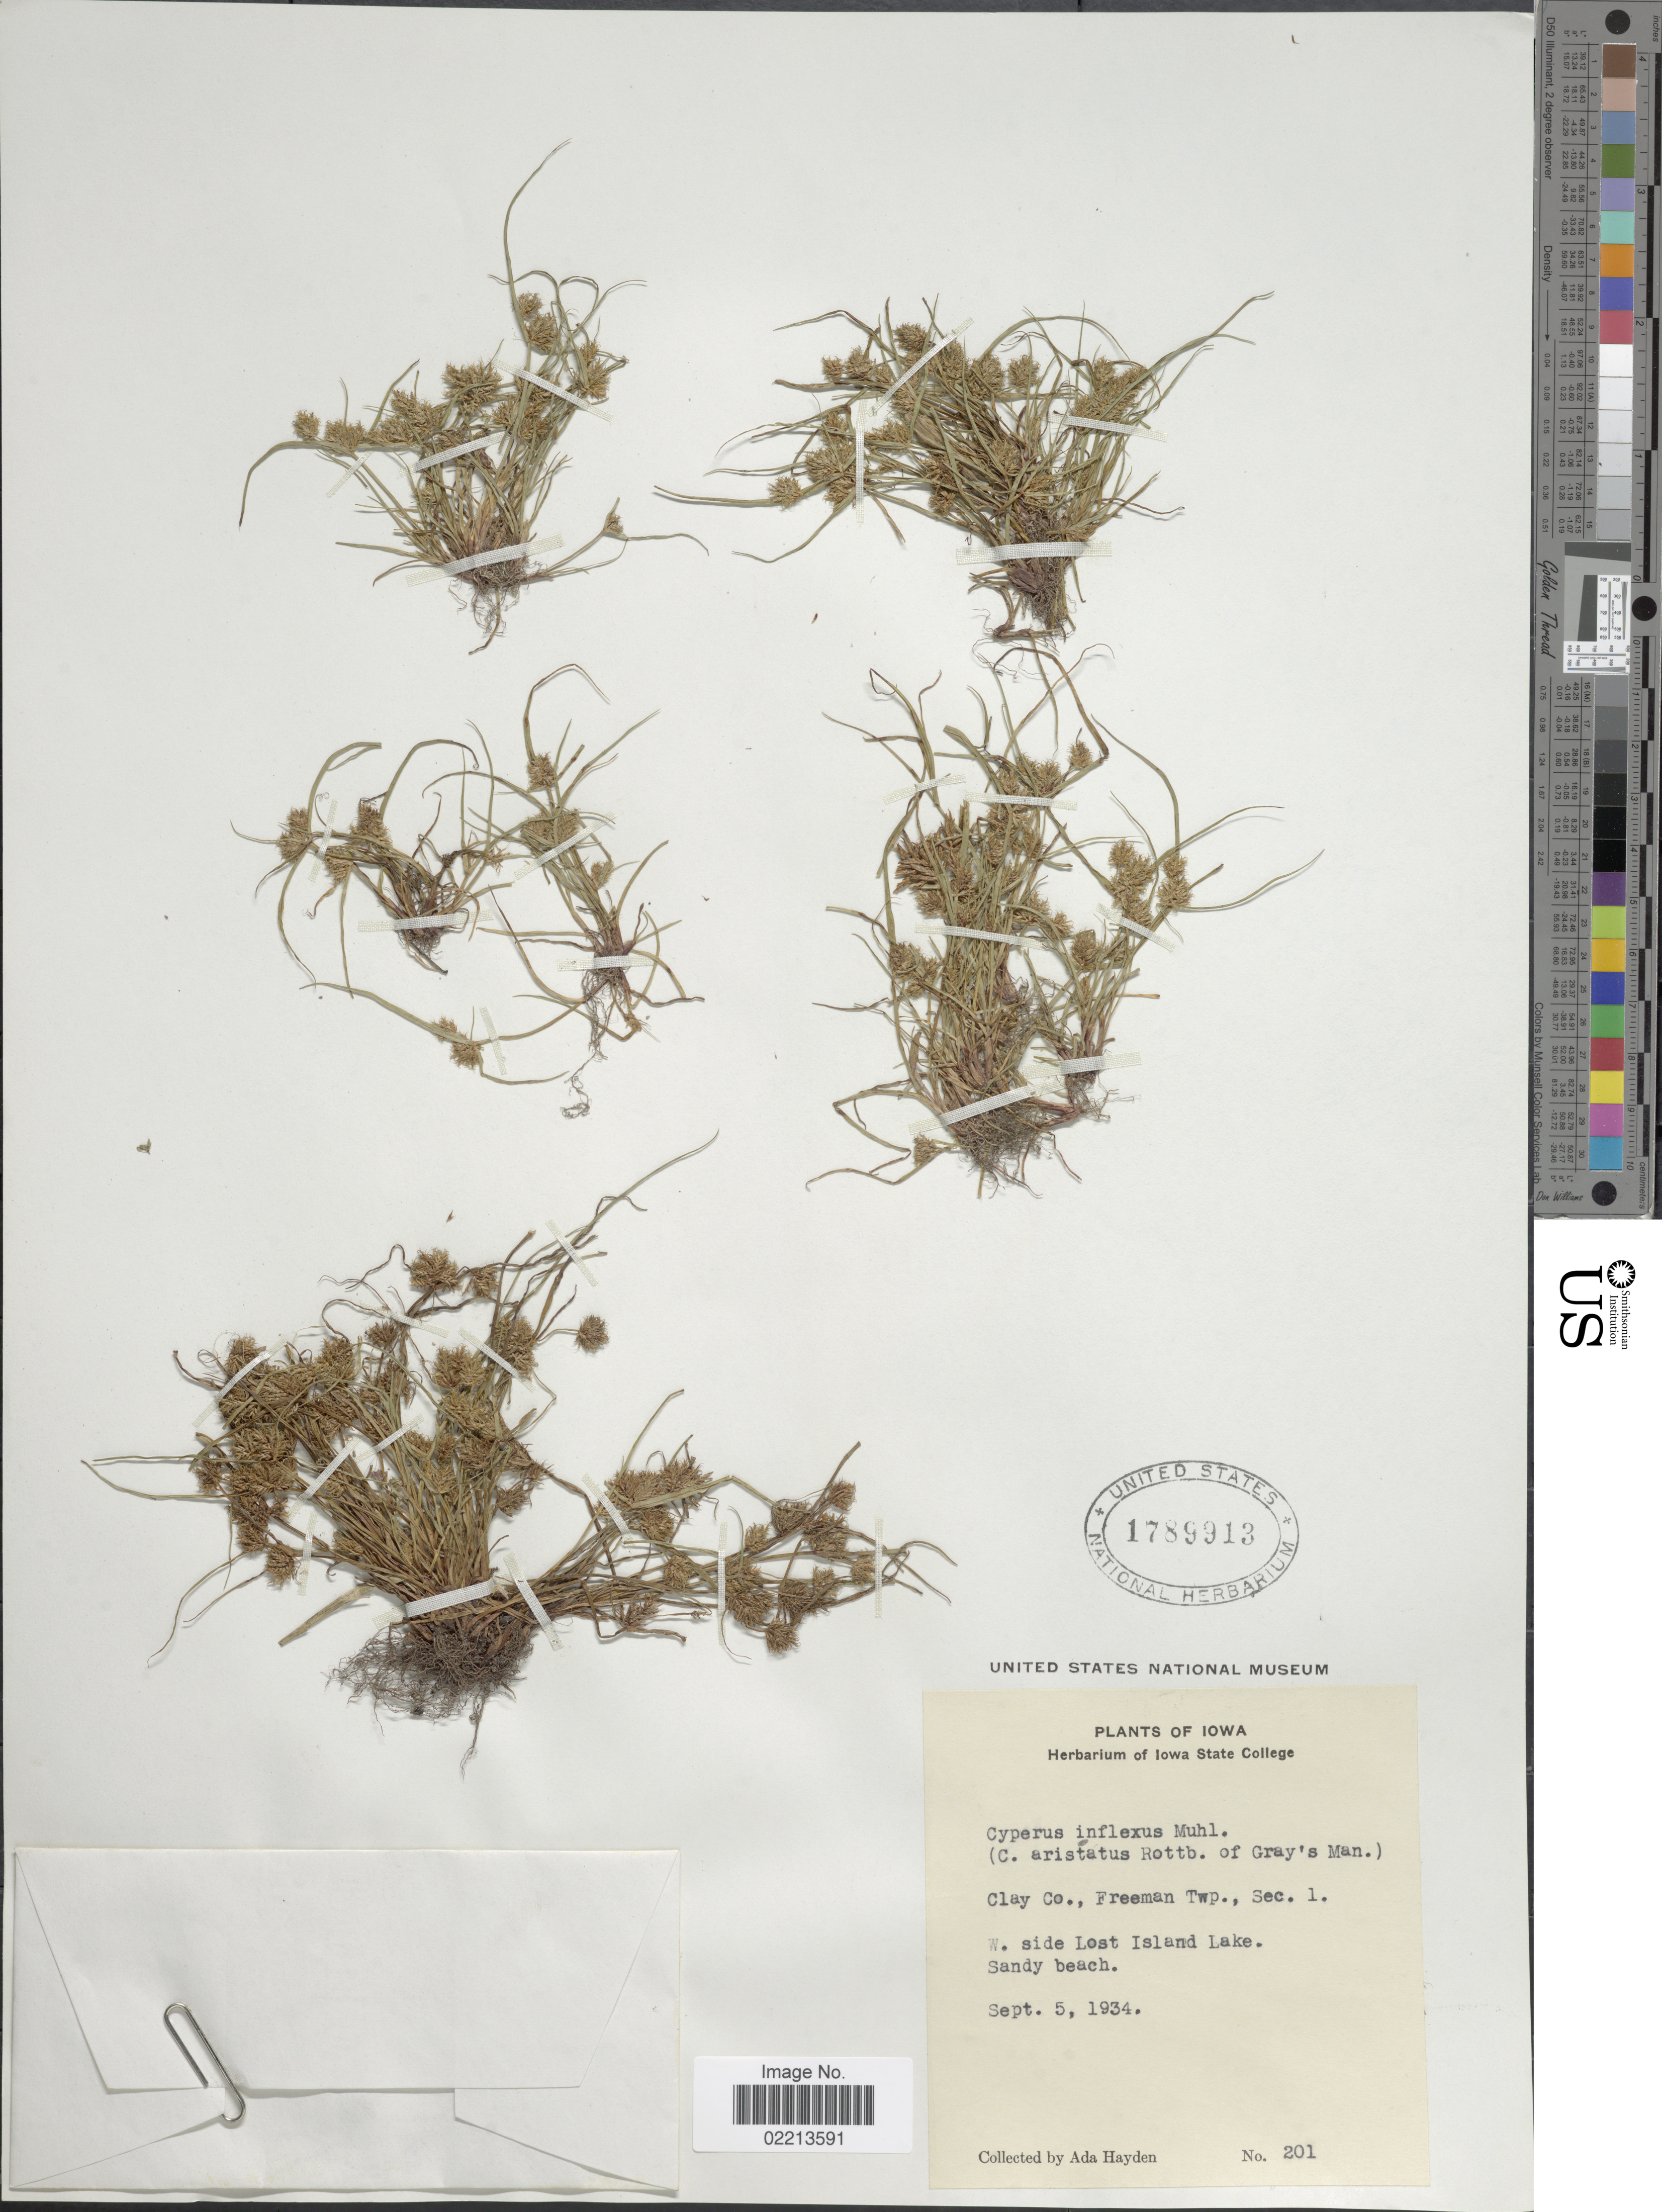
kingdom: Plantae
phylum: Tracheophyta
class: Liliopsida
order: Poales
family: Cyperaceae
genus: Cyperus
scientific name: Cyperus squarrosus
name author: L.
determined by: Strong, Mark T., (BOT), Smithsonian Institution - National Museum of Natural History (UNITED STATES)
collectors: Ada Hayden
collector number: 201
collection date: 1934-09-05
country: United States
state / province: Iowa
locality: Clay Co, Freeman Twp, Sec 1, W side de Lost Island Lake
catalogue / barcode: US 1789913